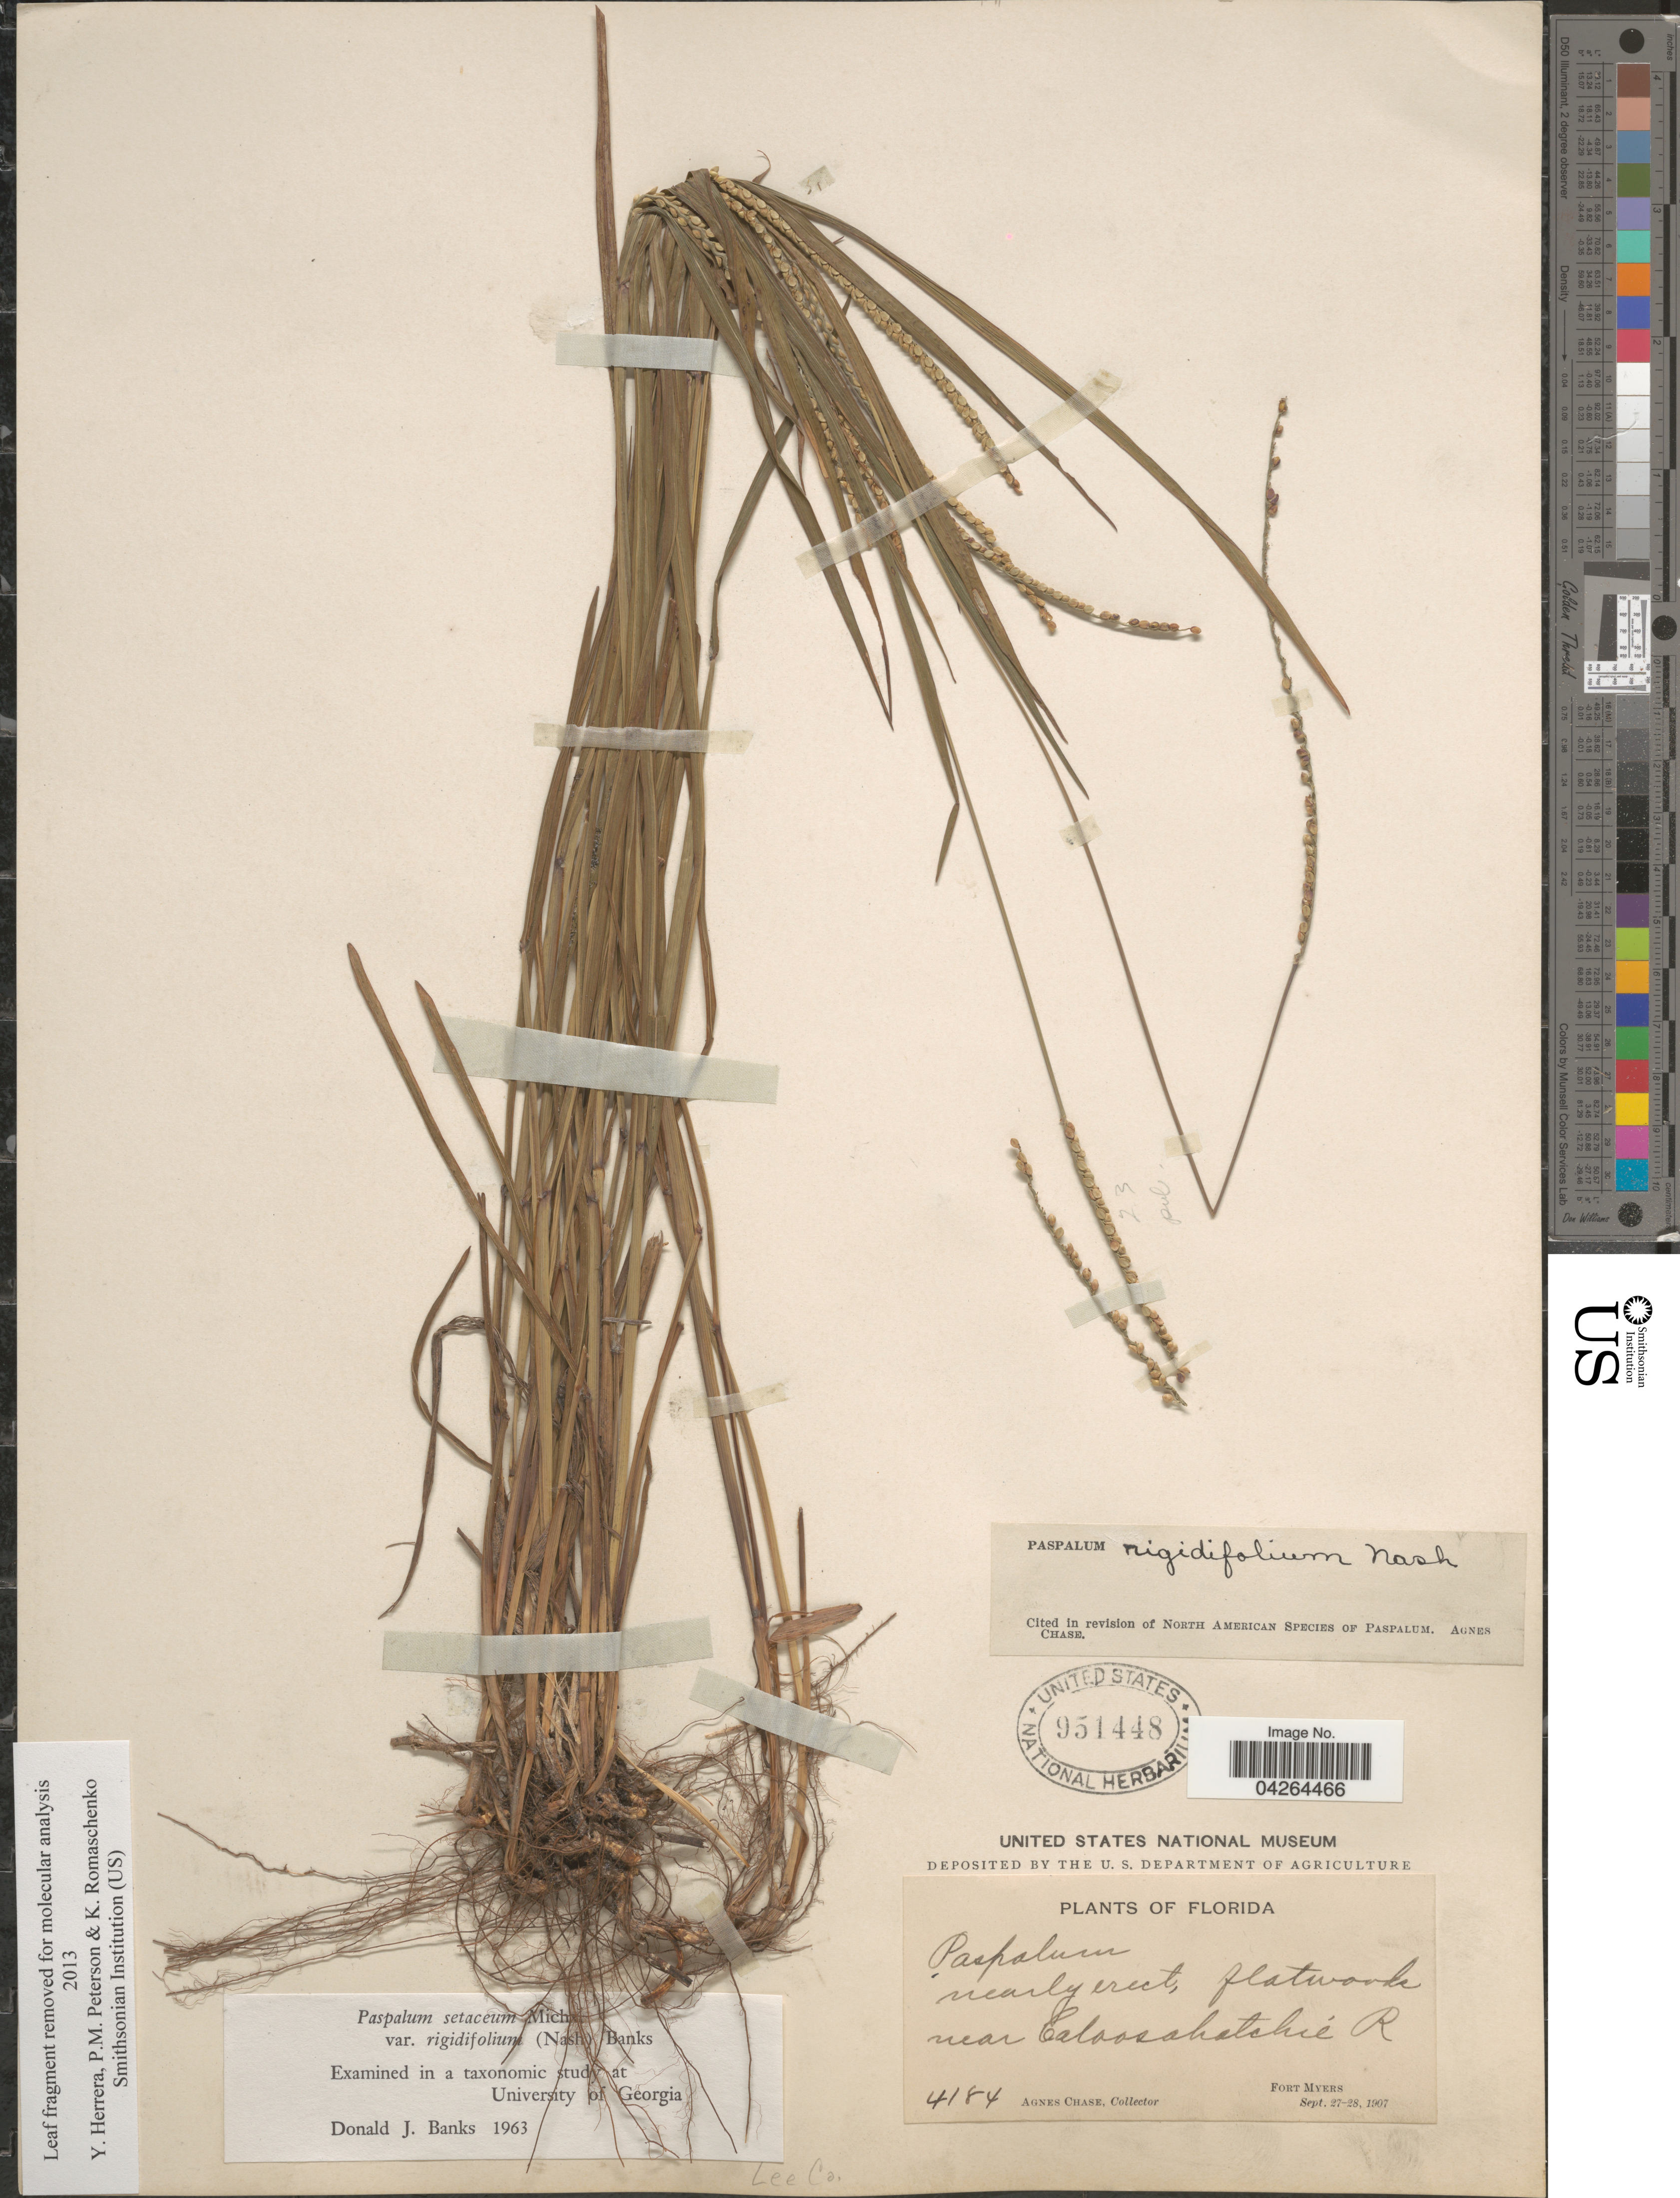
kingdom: Plantae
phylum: Tracheophyta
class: Liliopsida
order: Poales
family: Poaceae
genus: Paspalum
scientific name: Paspalum setaceum var. rigidifolium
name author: (Nash) D.J. Banks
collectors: A. Chase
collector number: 4184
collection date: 1907-09-27/1907-09-28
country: United States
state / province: Florida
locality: Flatwoods near Caloosahatchee R. Fort Myers. Lee Co.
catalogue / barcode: US 951448